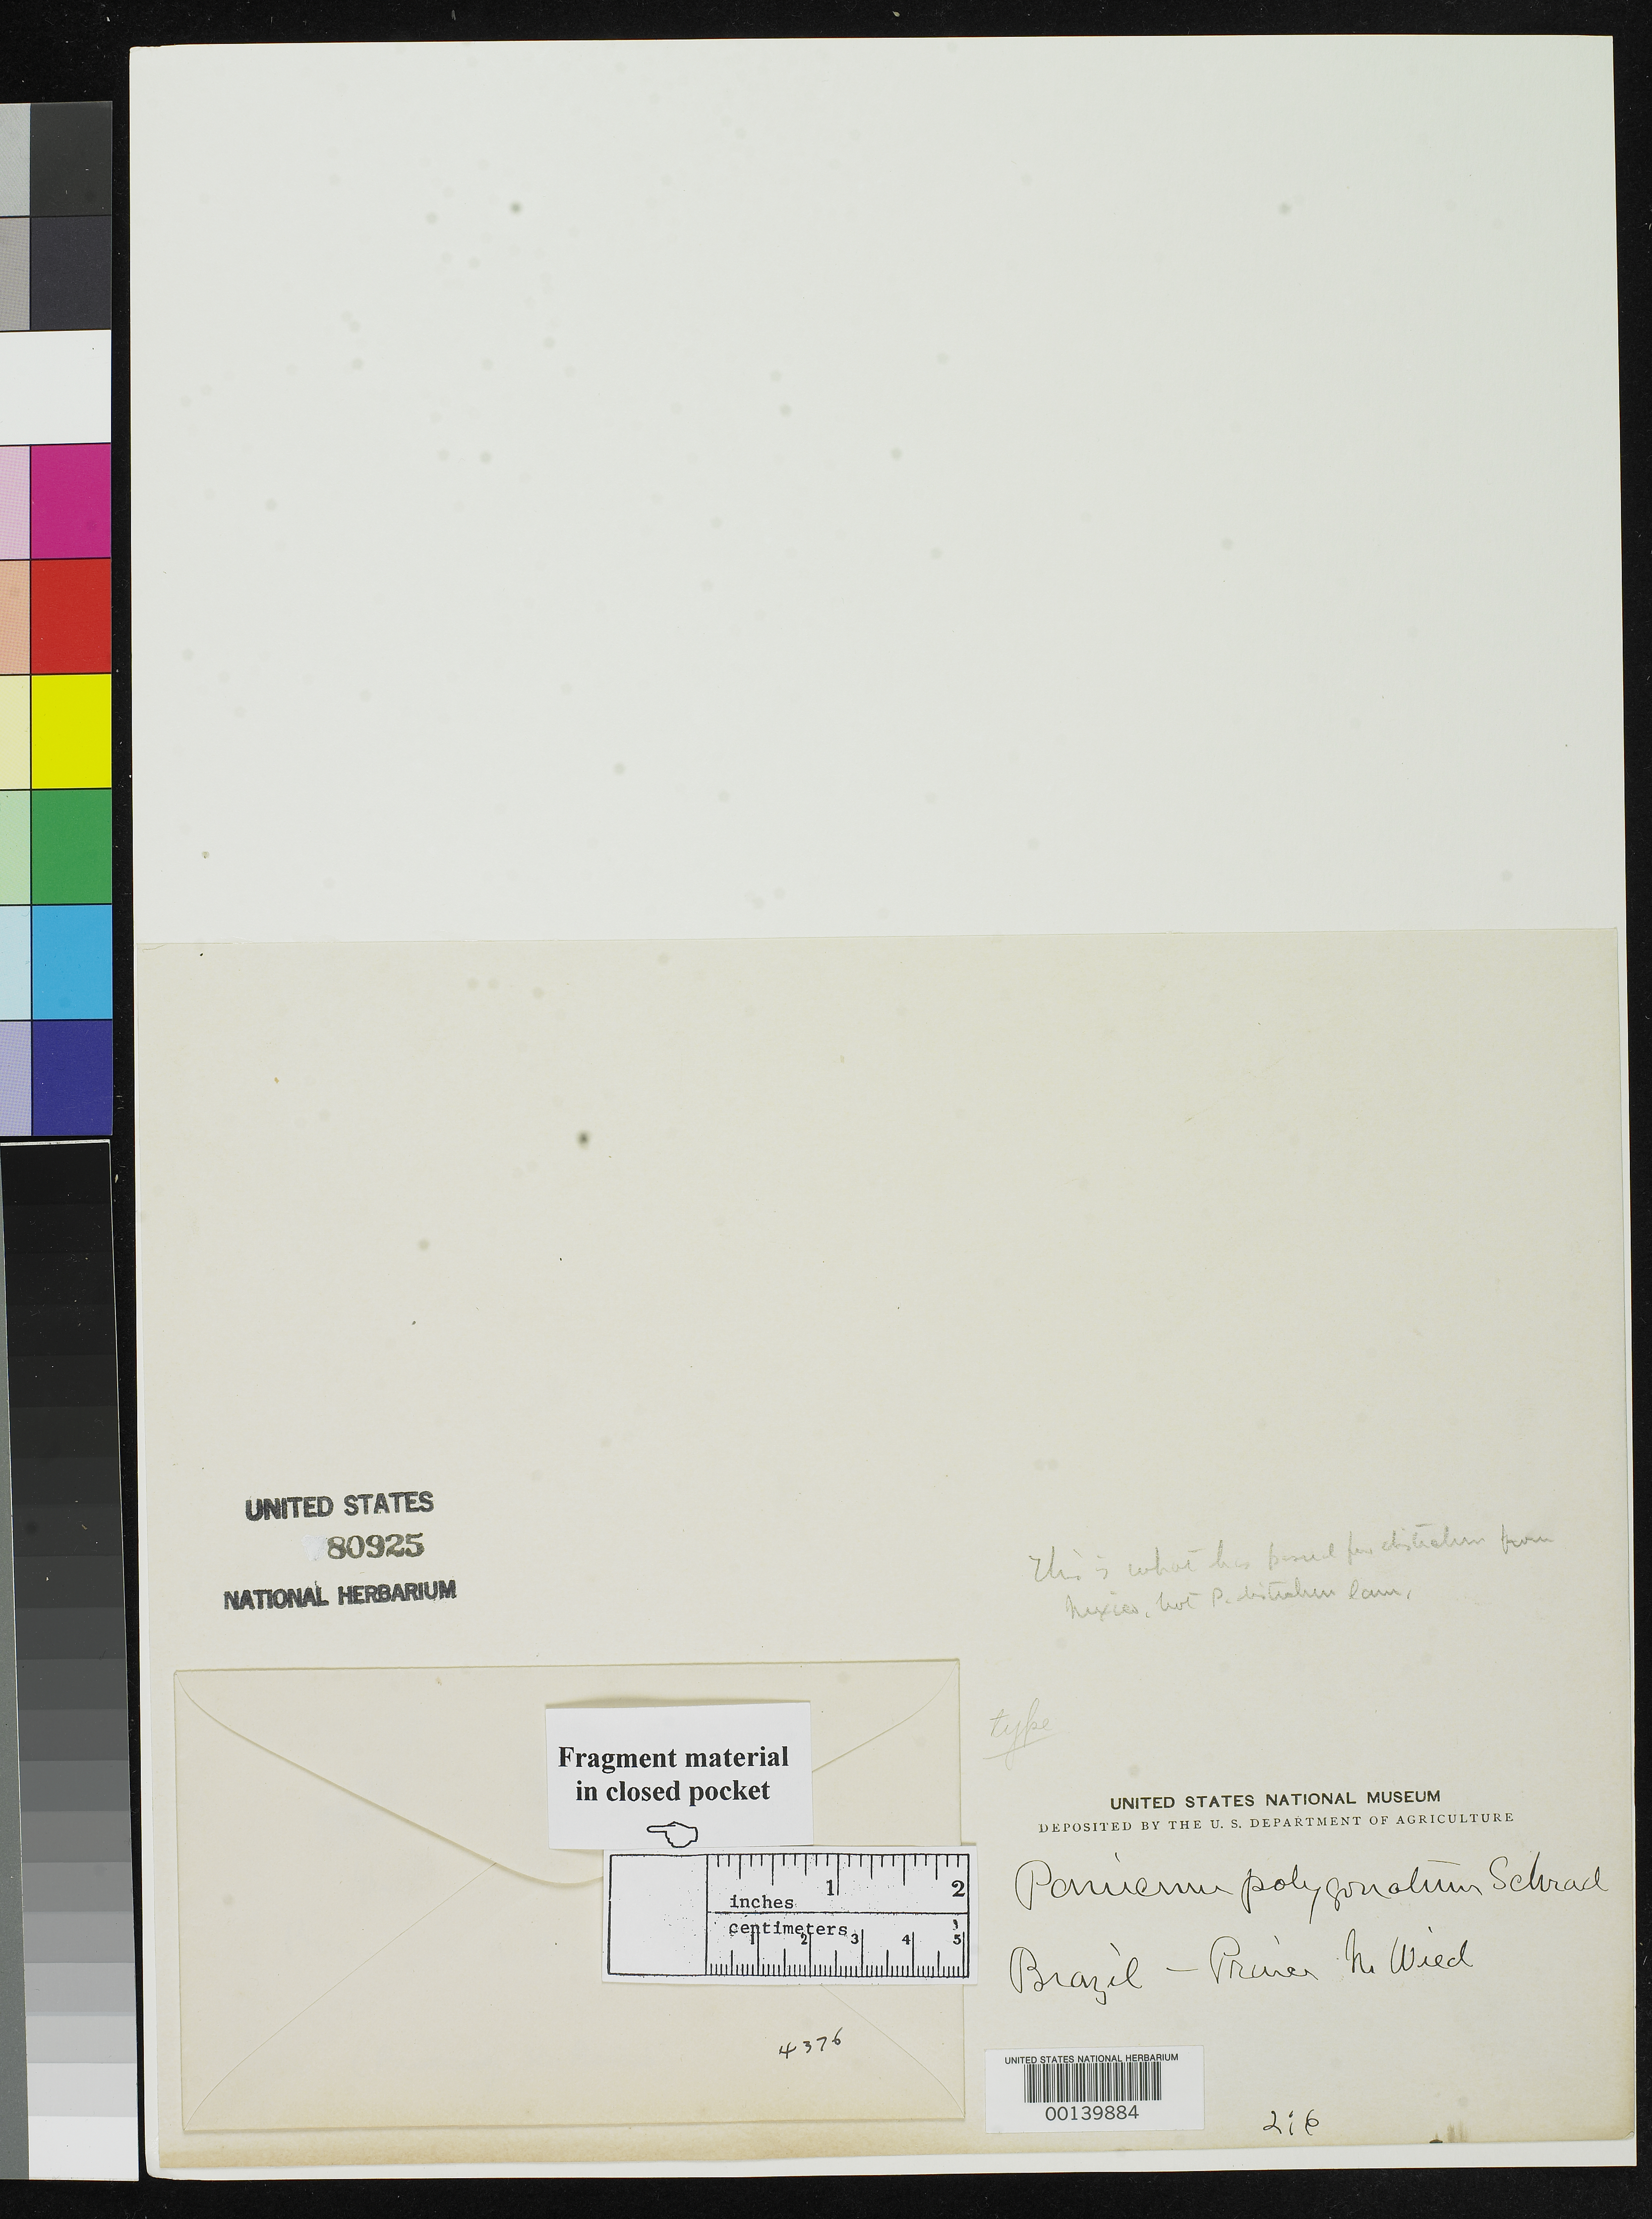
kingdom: Plantae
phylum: Tracheophyta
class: Liliopsida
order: Poales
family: Poaceae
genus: Panicum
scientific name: Panicum polygonatum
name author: Schrad. ex Roem. & Schult.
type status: Type Fragment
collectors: M. Neuwied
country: Brazil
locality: Ilheos River.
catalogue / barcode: US 80925